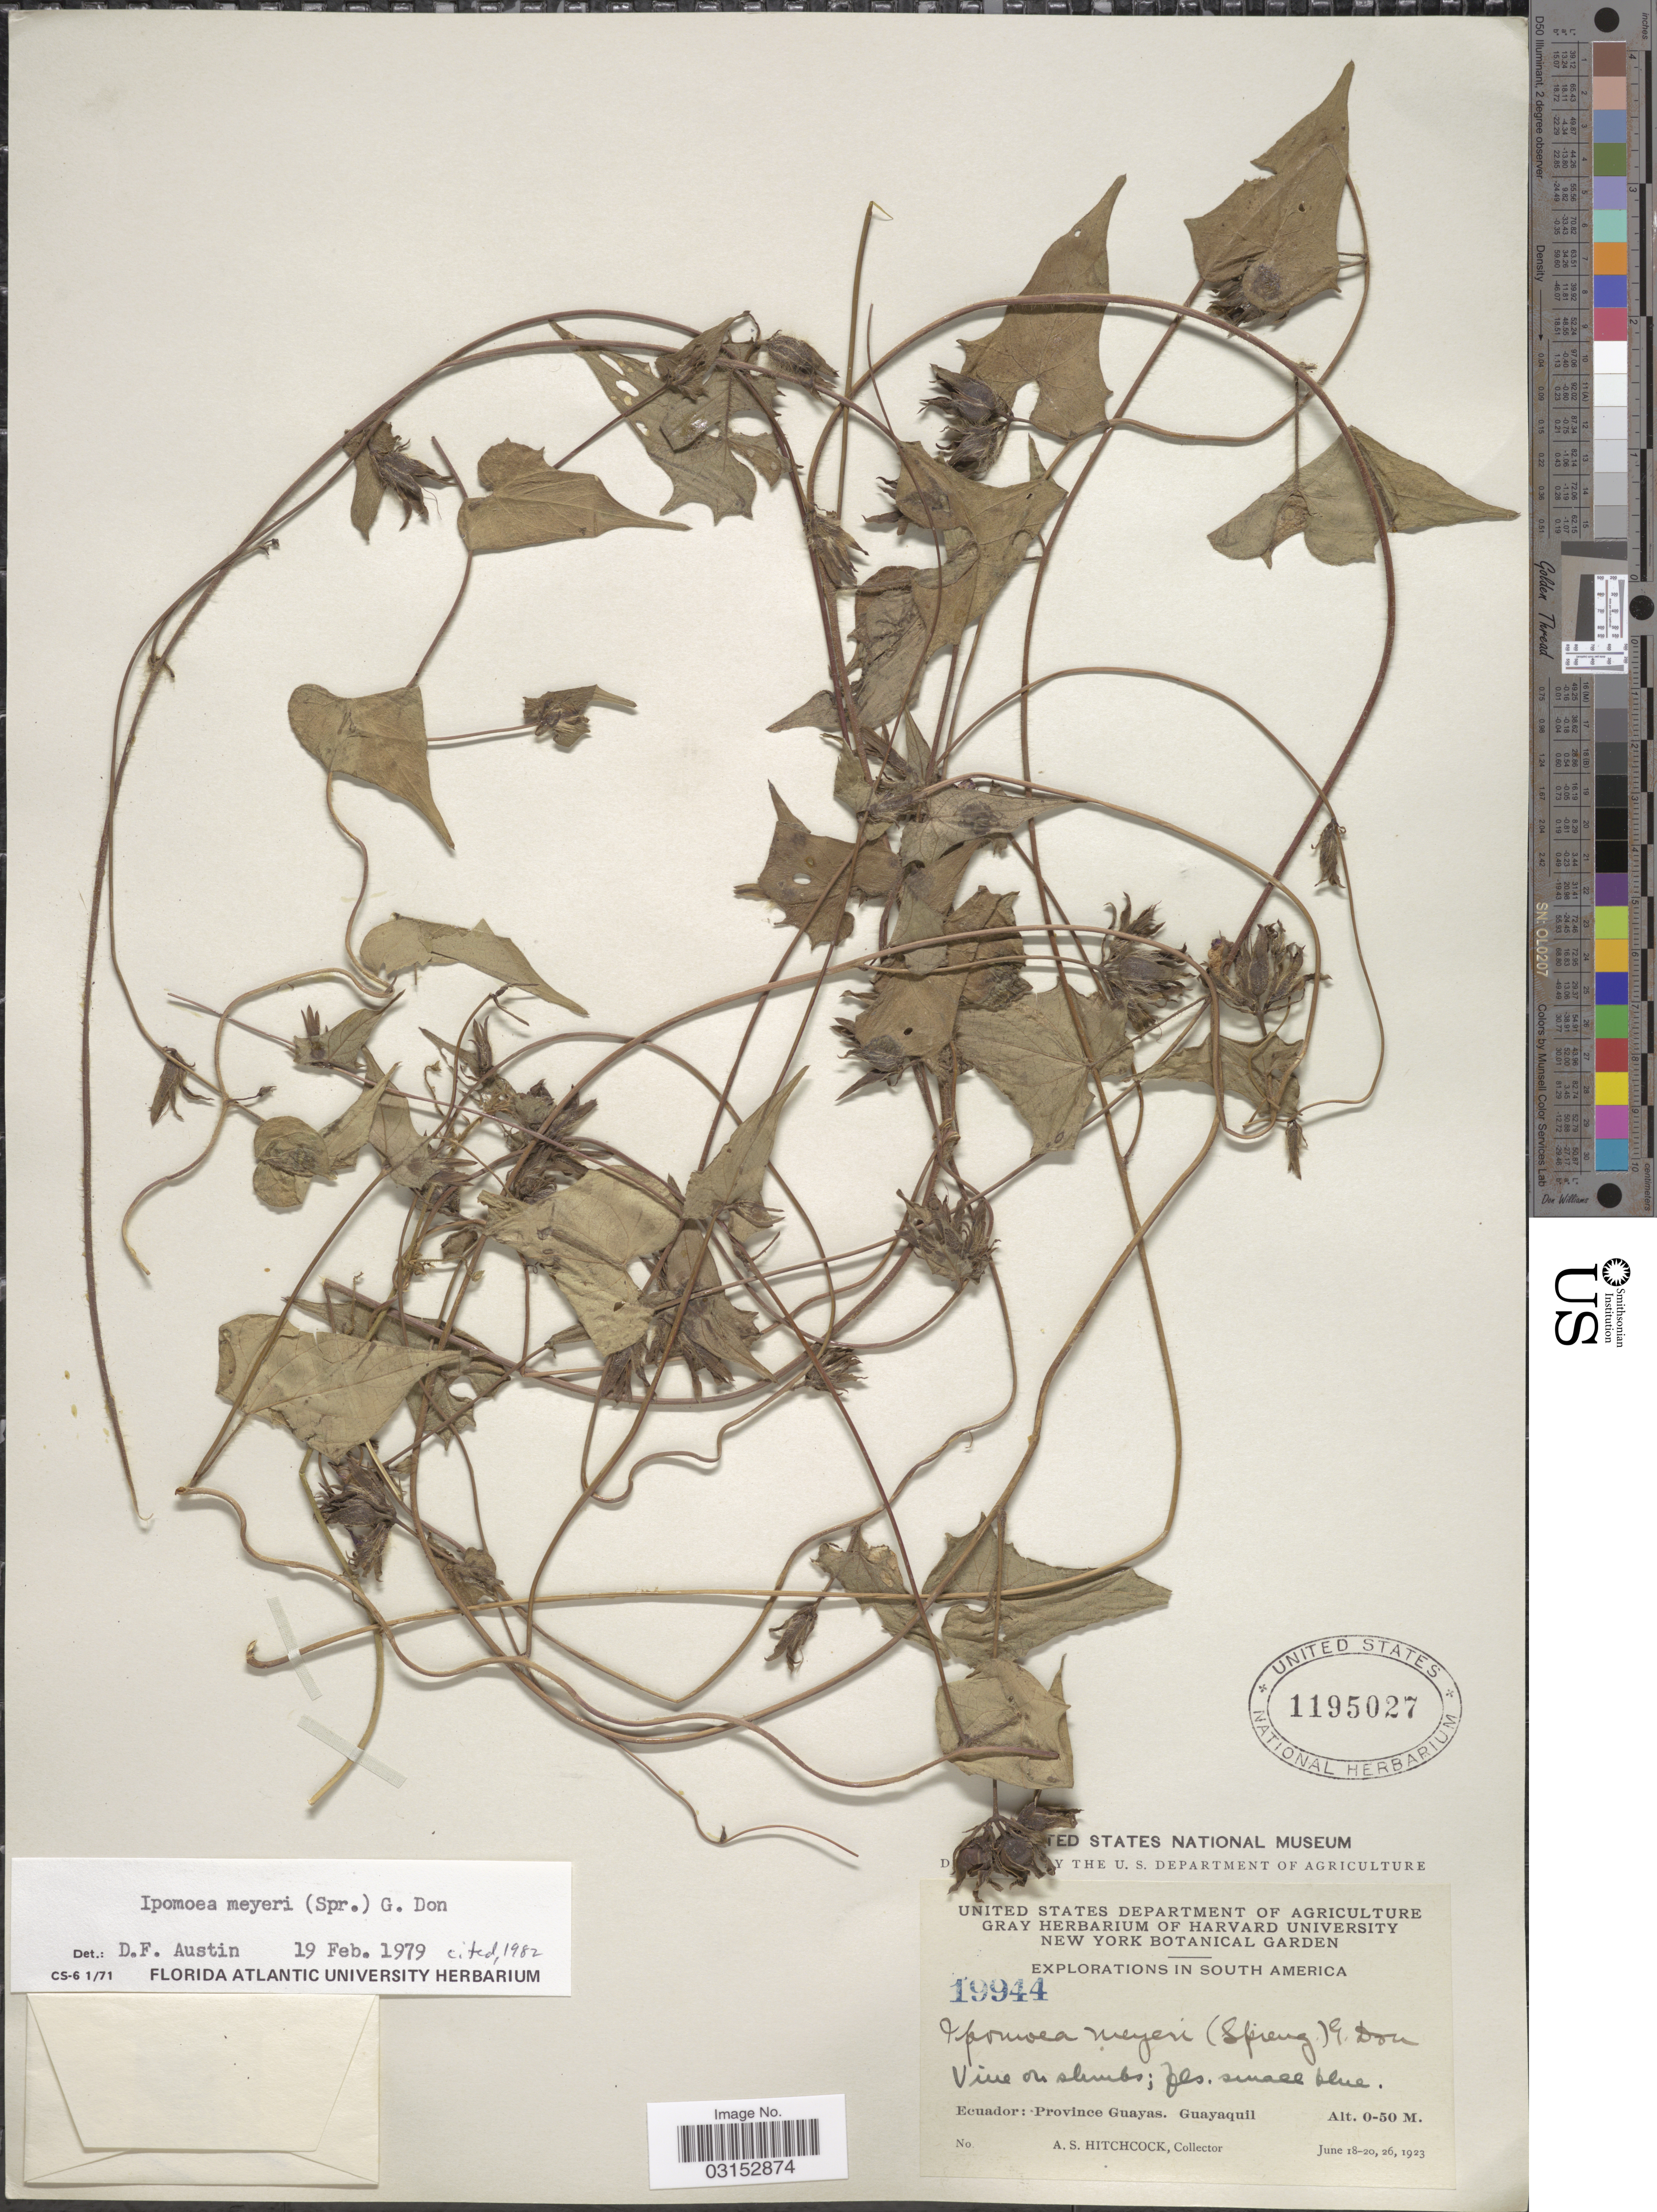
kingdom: Plantae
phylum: Tracheophyta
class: Magnoliopsida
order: Solanales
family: Convolvulaceae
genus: Ipomoea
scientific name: Ipomoea meyeri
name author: (Spreng.) G. Don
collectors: A. S. Hitchcock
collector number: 19944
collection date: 1923-06-18/1923-06-26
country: Ecuador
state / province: Guayas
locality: Guayaquil.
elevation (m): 0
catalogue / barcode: US 1195027